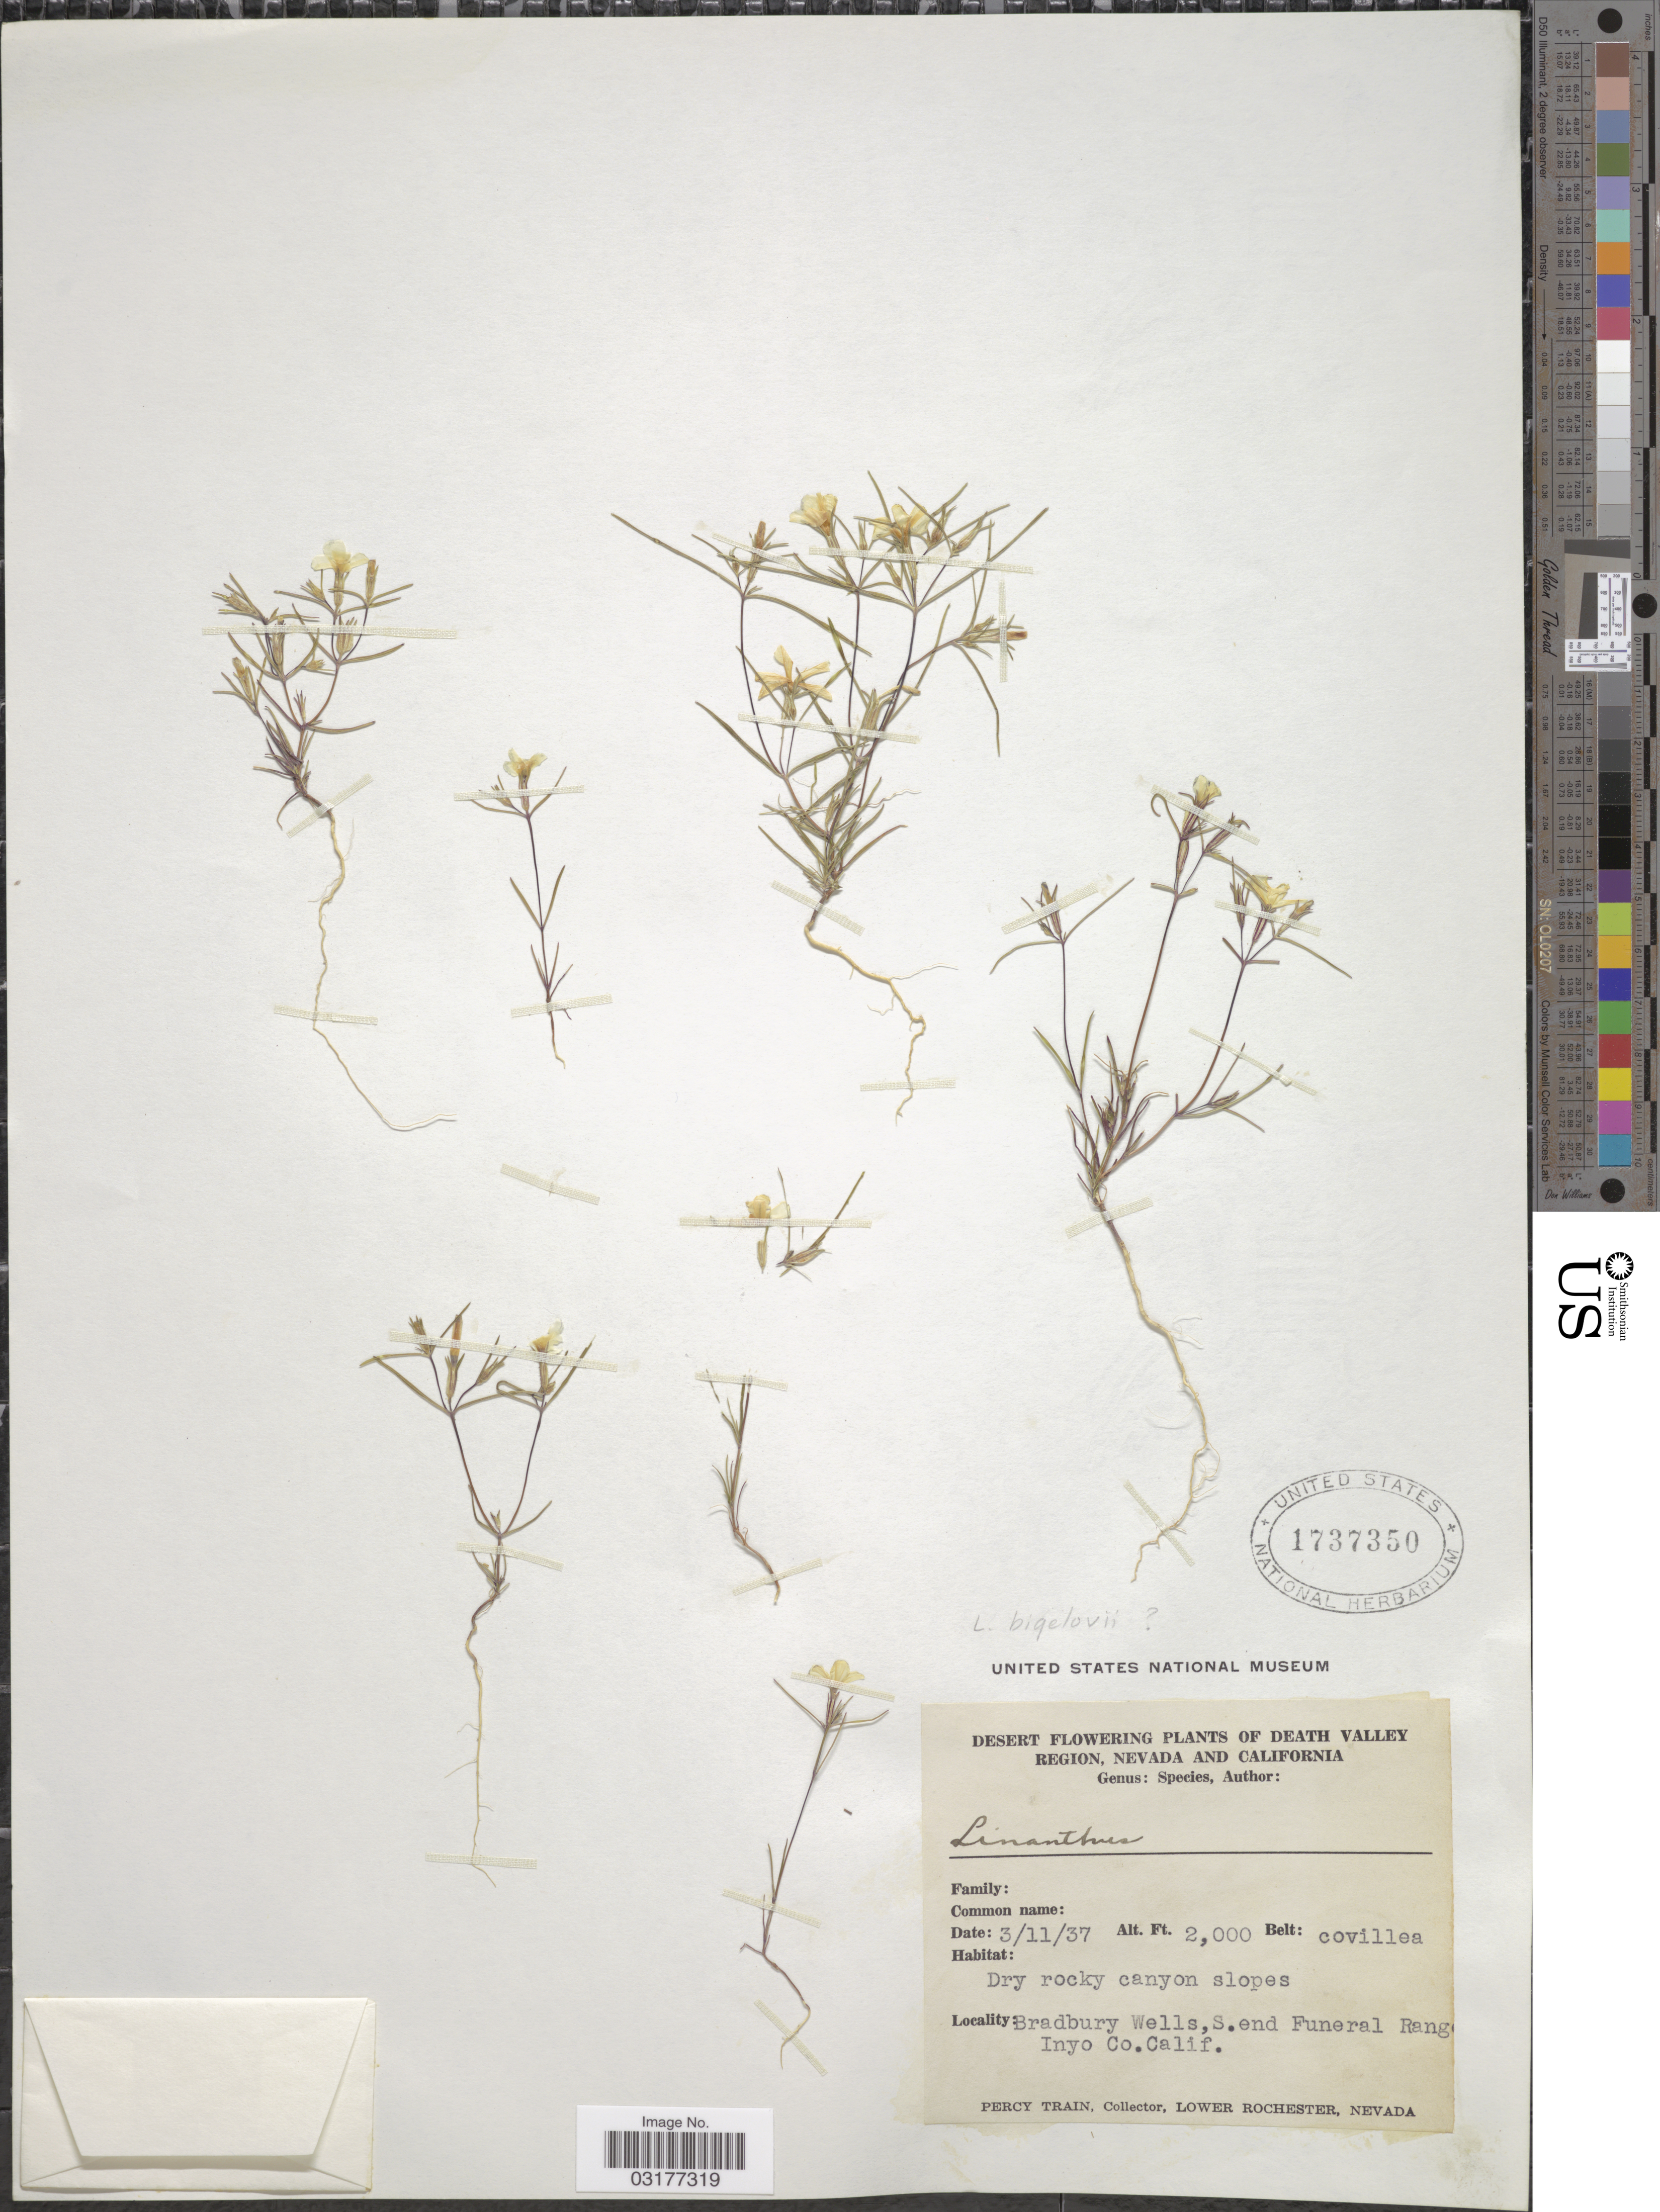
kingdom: Plantae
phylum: Tracheophyta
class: Magnoliopsida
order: Ericales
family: Polemoniaceae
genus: Linanthus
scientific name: Linanthus bigelovii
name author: (A. Gray) Greene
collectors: P. Train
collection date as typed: Transcribed d/m/y: 11/3/37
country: United States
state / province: California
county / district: Inyo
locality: Desert of Death Valley Region. Bradbury Wells, S. end Funeral Range Inyo Co.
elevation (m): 610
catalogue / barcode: US 1737350